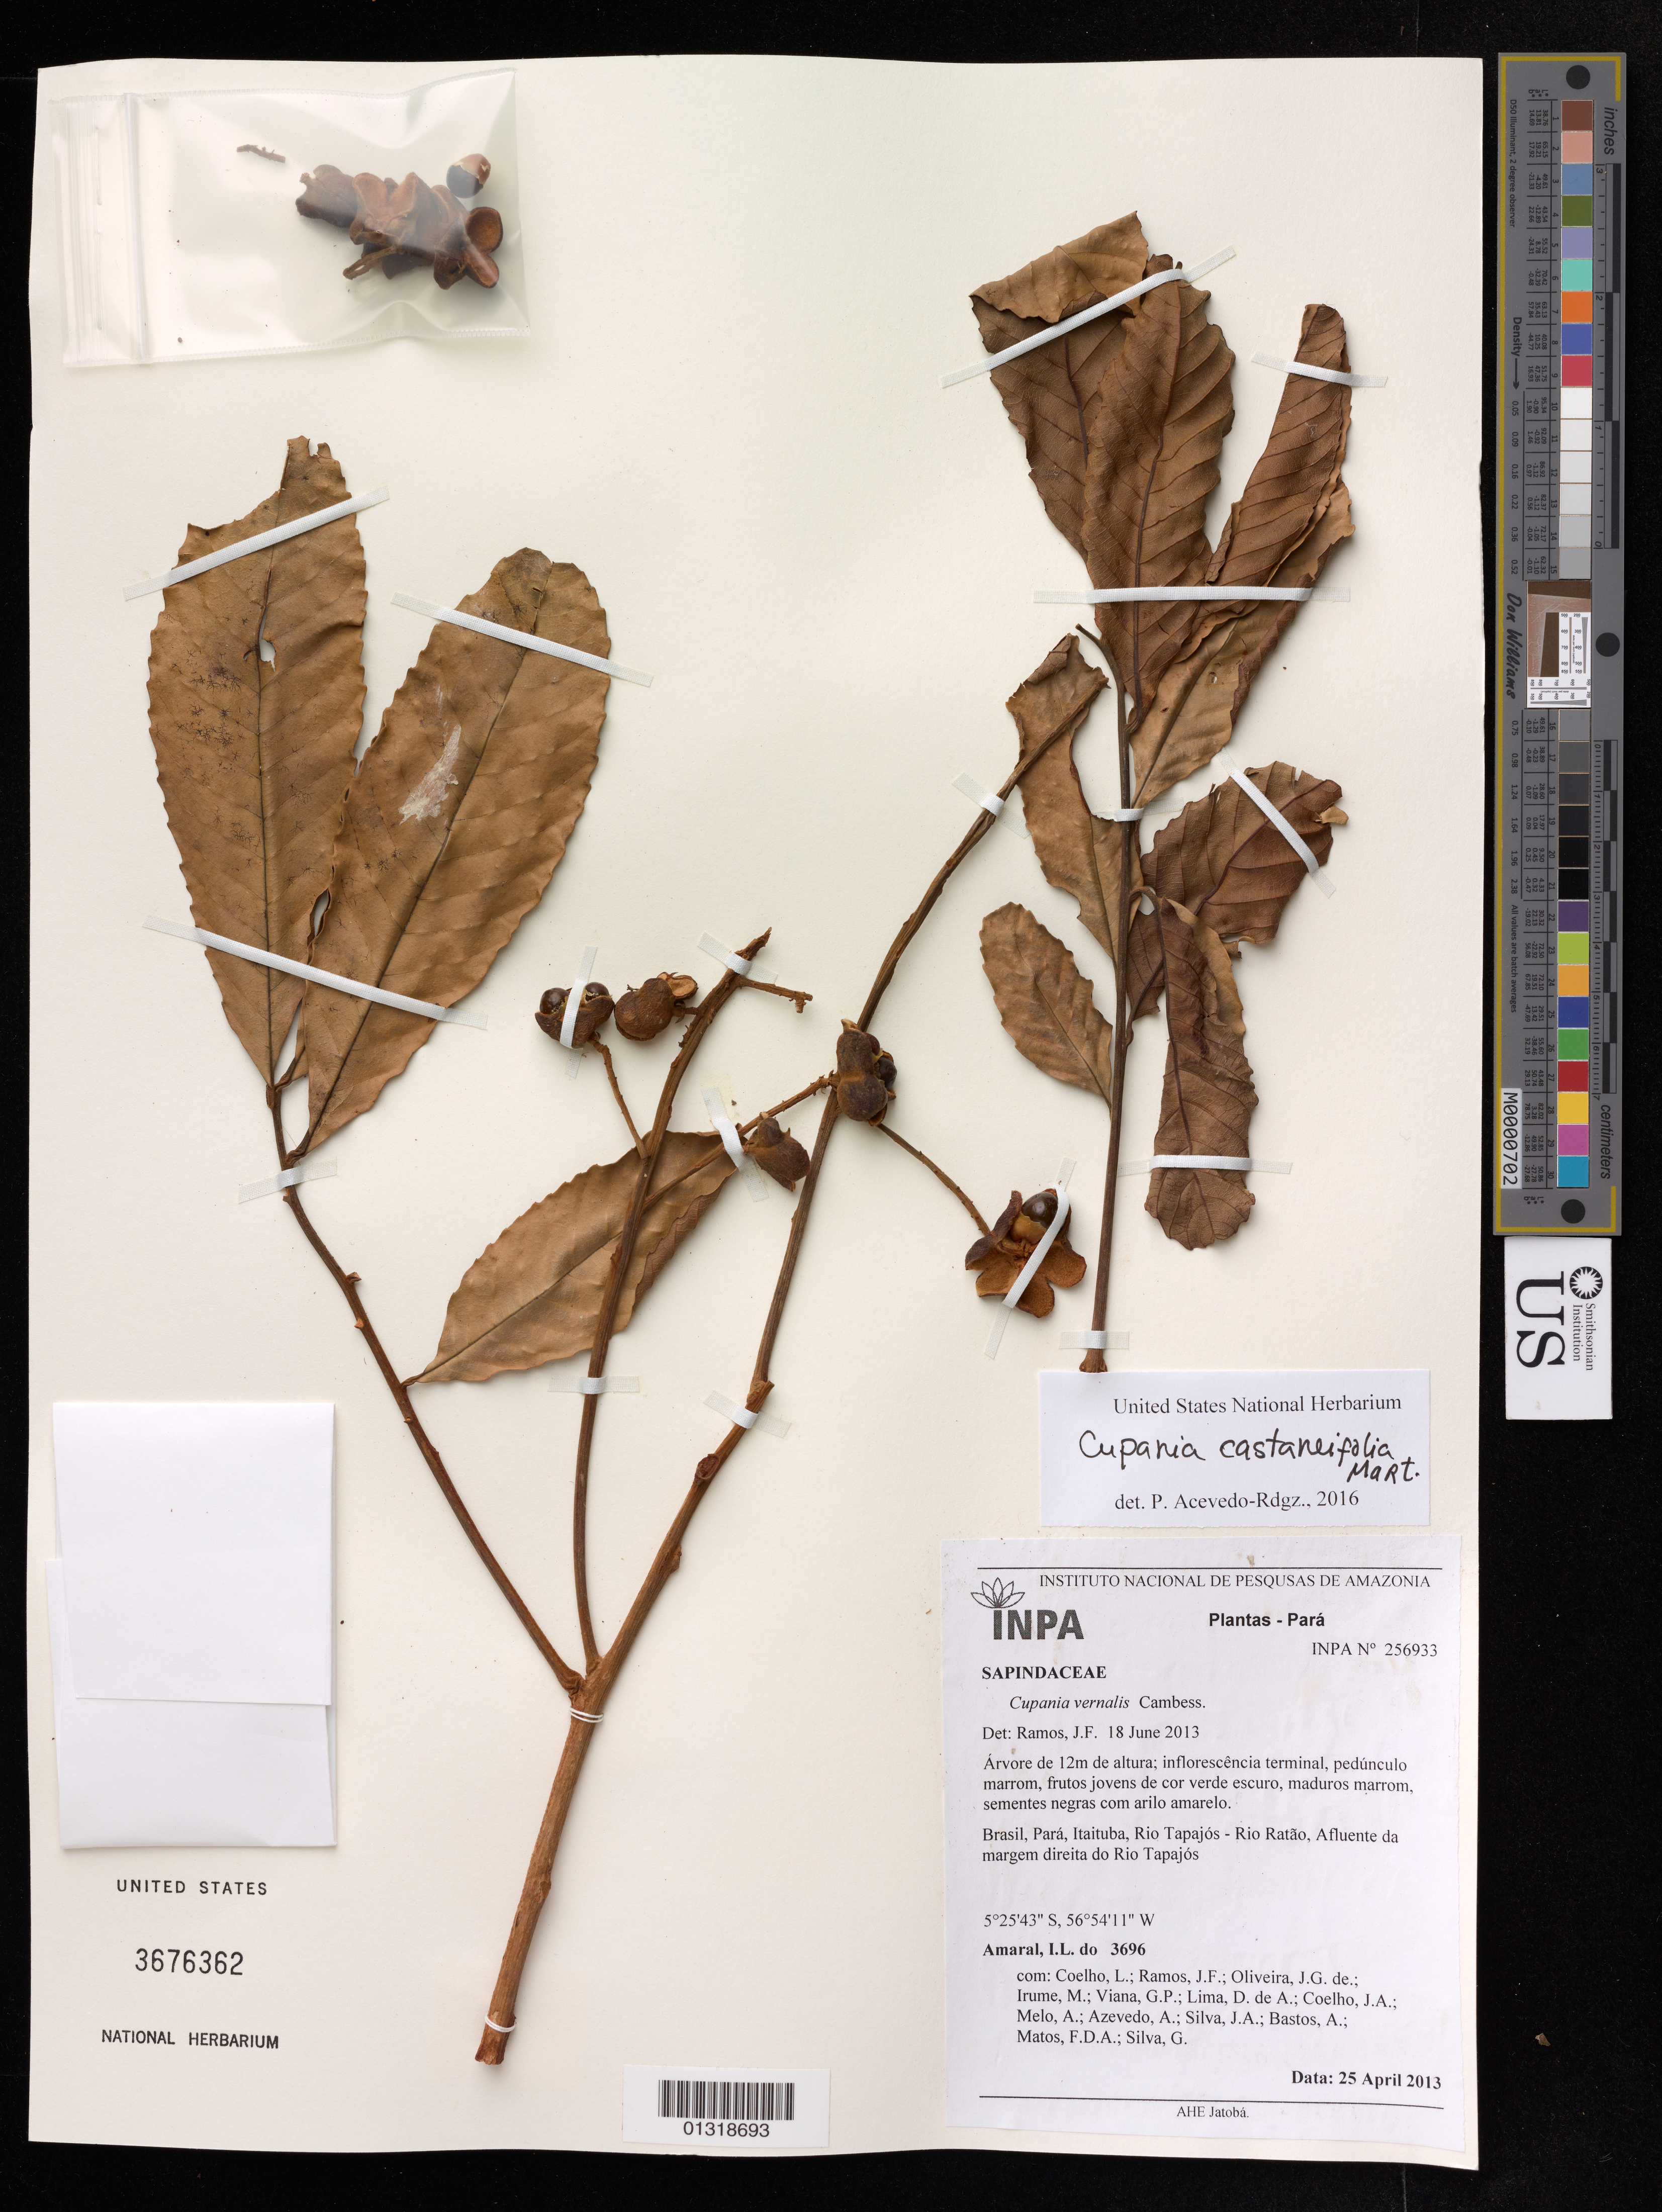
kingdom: Plantae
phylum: Tracheophyta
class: Magnoliopsida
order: Sapindales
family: Sapindaceae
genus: Cupania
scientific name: Cupania castaneifolia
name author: Mart.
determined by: Acevedo-Rodriguez, P., (US), Smithsonian Institution - National Museum of Natural History (UNITED STATES)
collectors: I. L. Amaral et al.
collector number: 3696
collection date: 2013-04-25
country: Brazil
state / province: Para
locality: Itaituba, Rio Tapajós - rio Ratão, afluente da margem direita do Rio Tapajós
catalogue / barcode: US 3676362